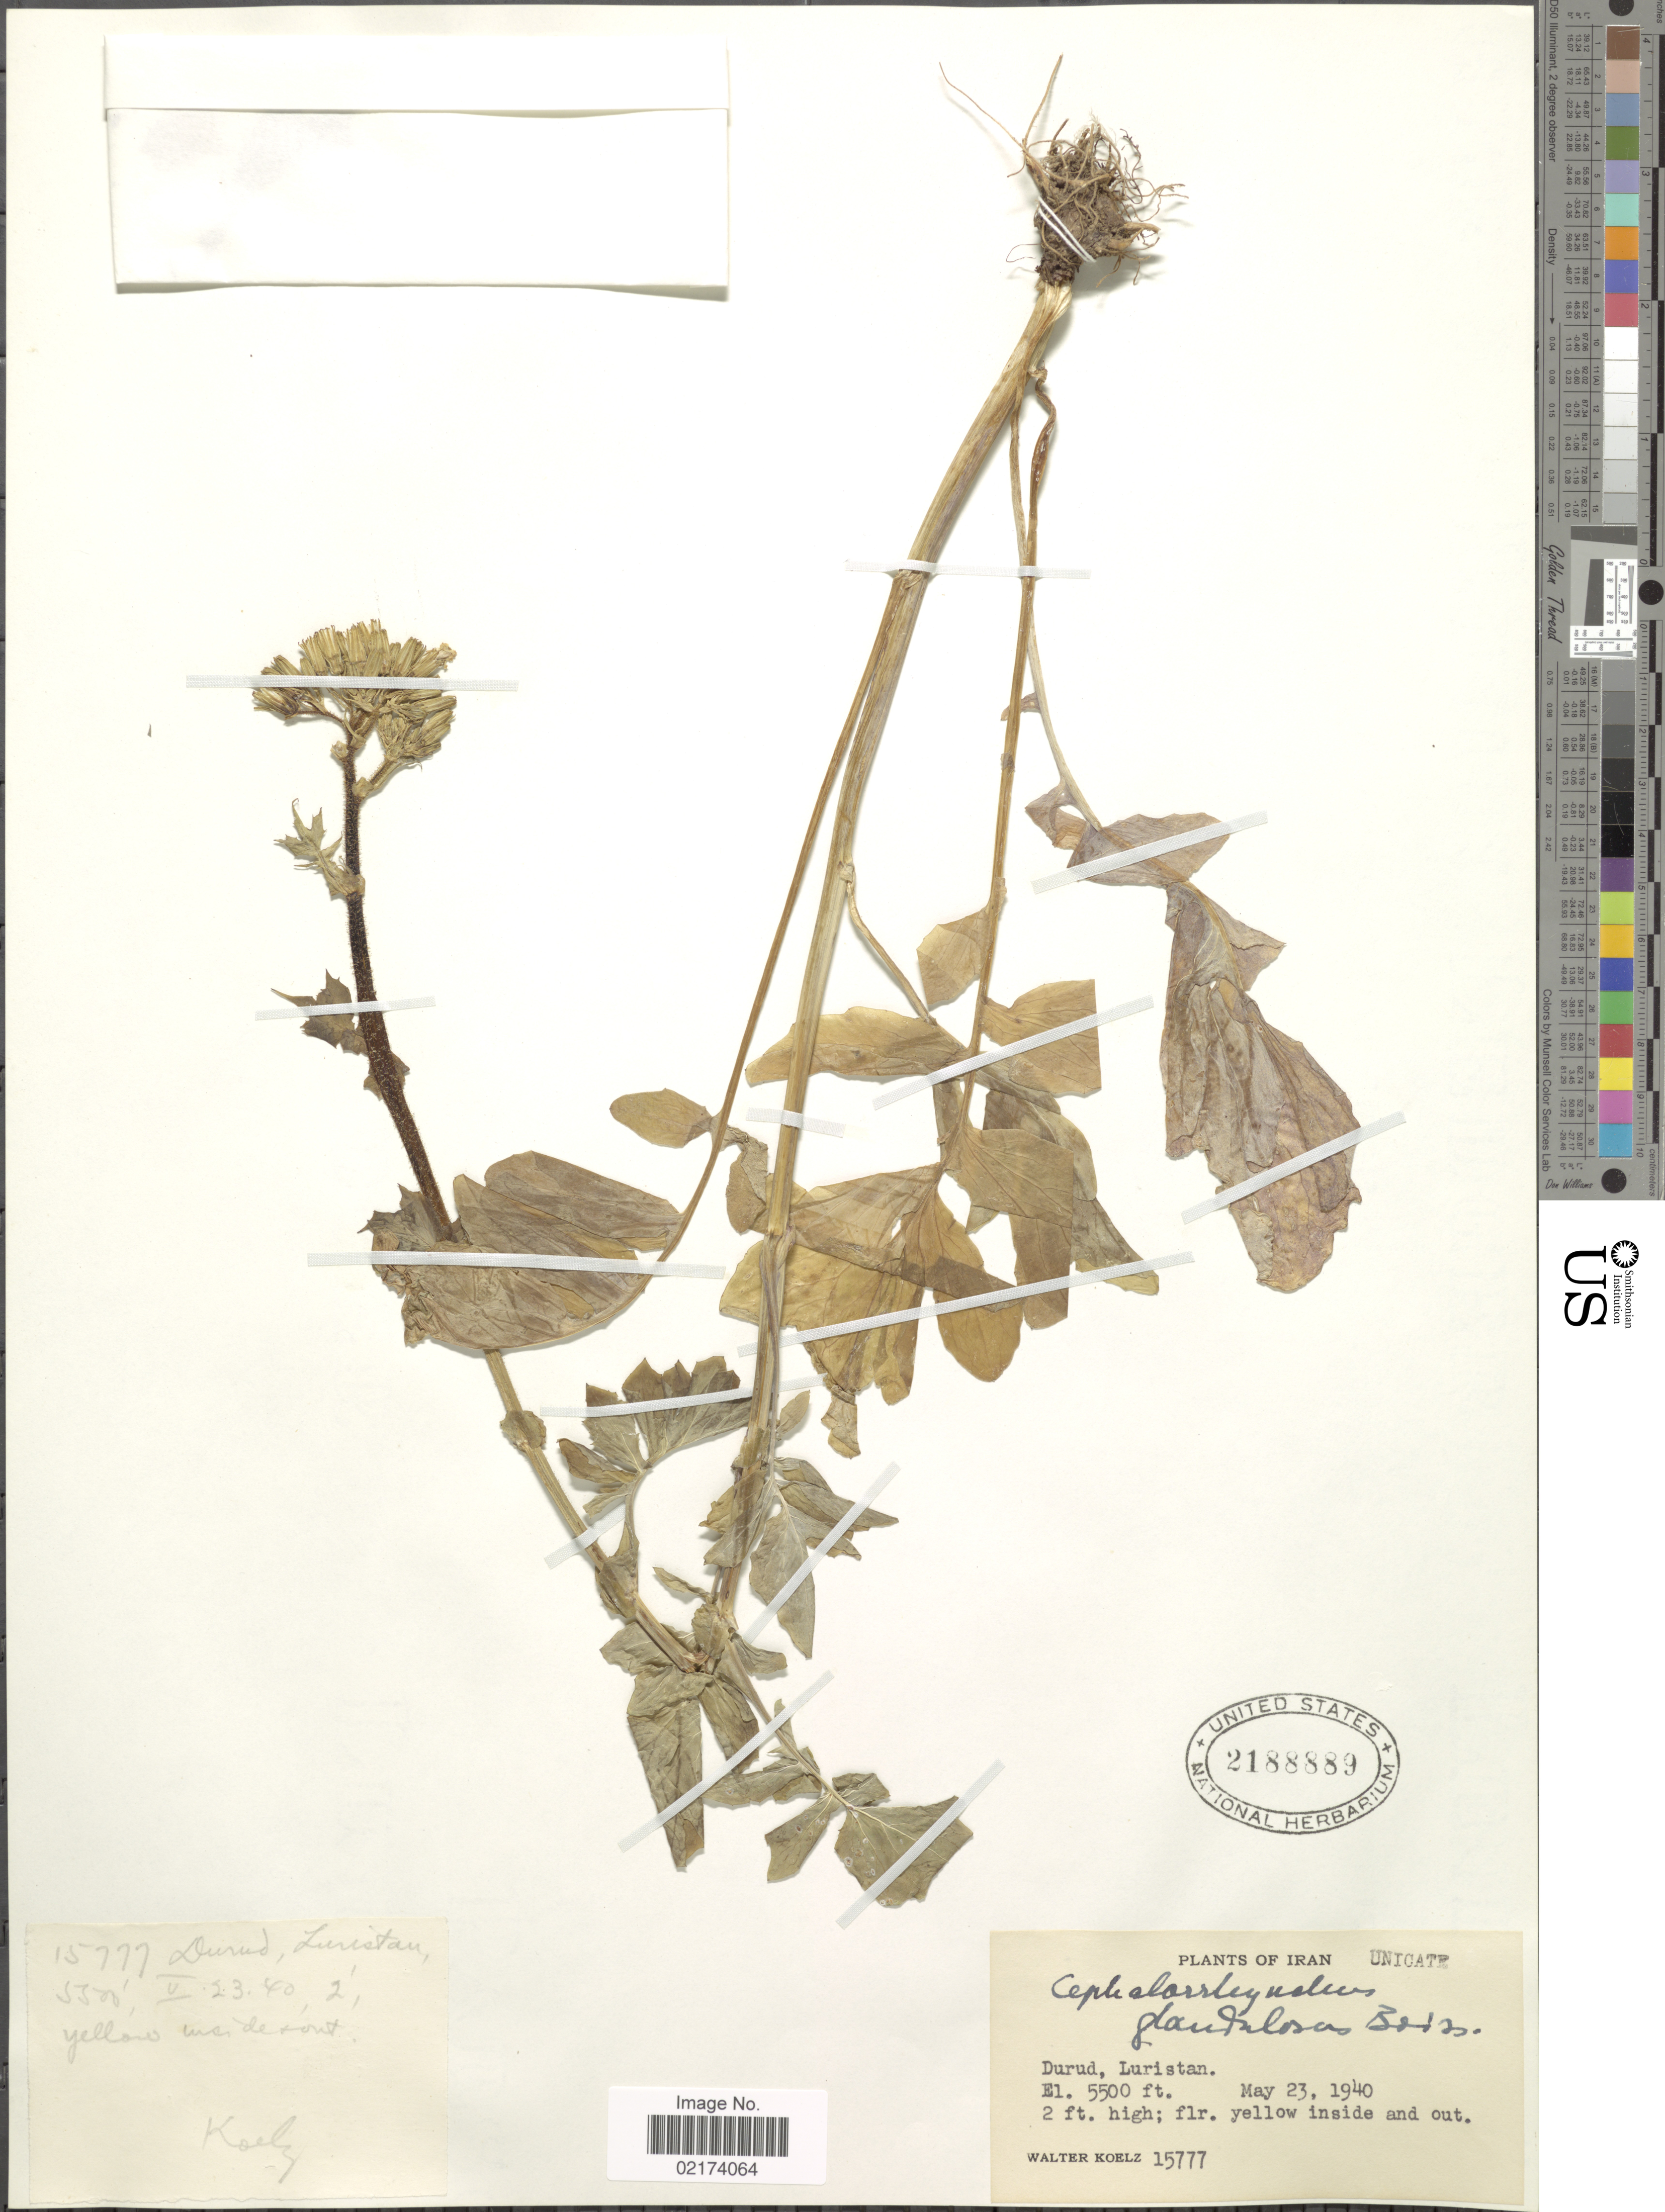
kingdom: Plantae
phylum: Tracheophyta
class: Magnoliopsida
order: Asterales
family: Asteraceae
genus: Lactuca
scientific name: Lactuca hispida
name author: DC.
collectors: W. N. Koelz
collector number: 15777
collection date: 1940-05-23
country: Iran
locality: Durud, Luristan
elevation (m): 1676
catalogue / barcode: US 2188889